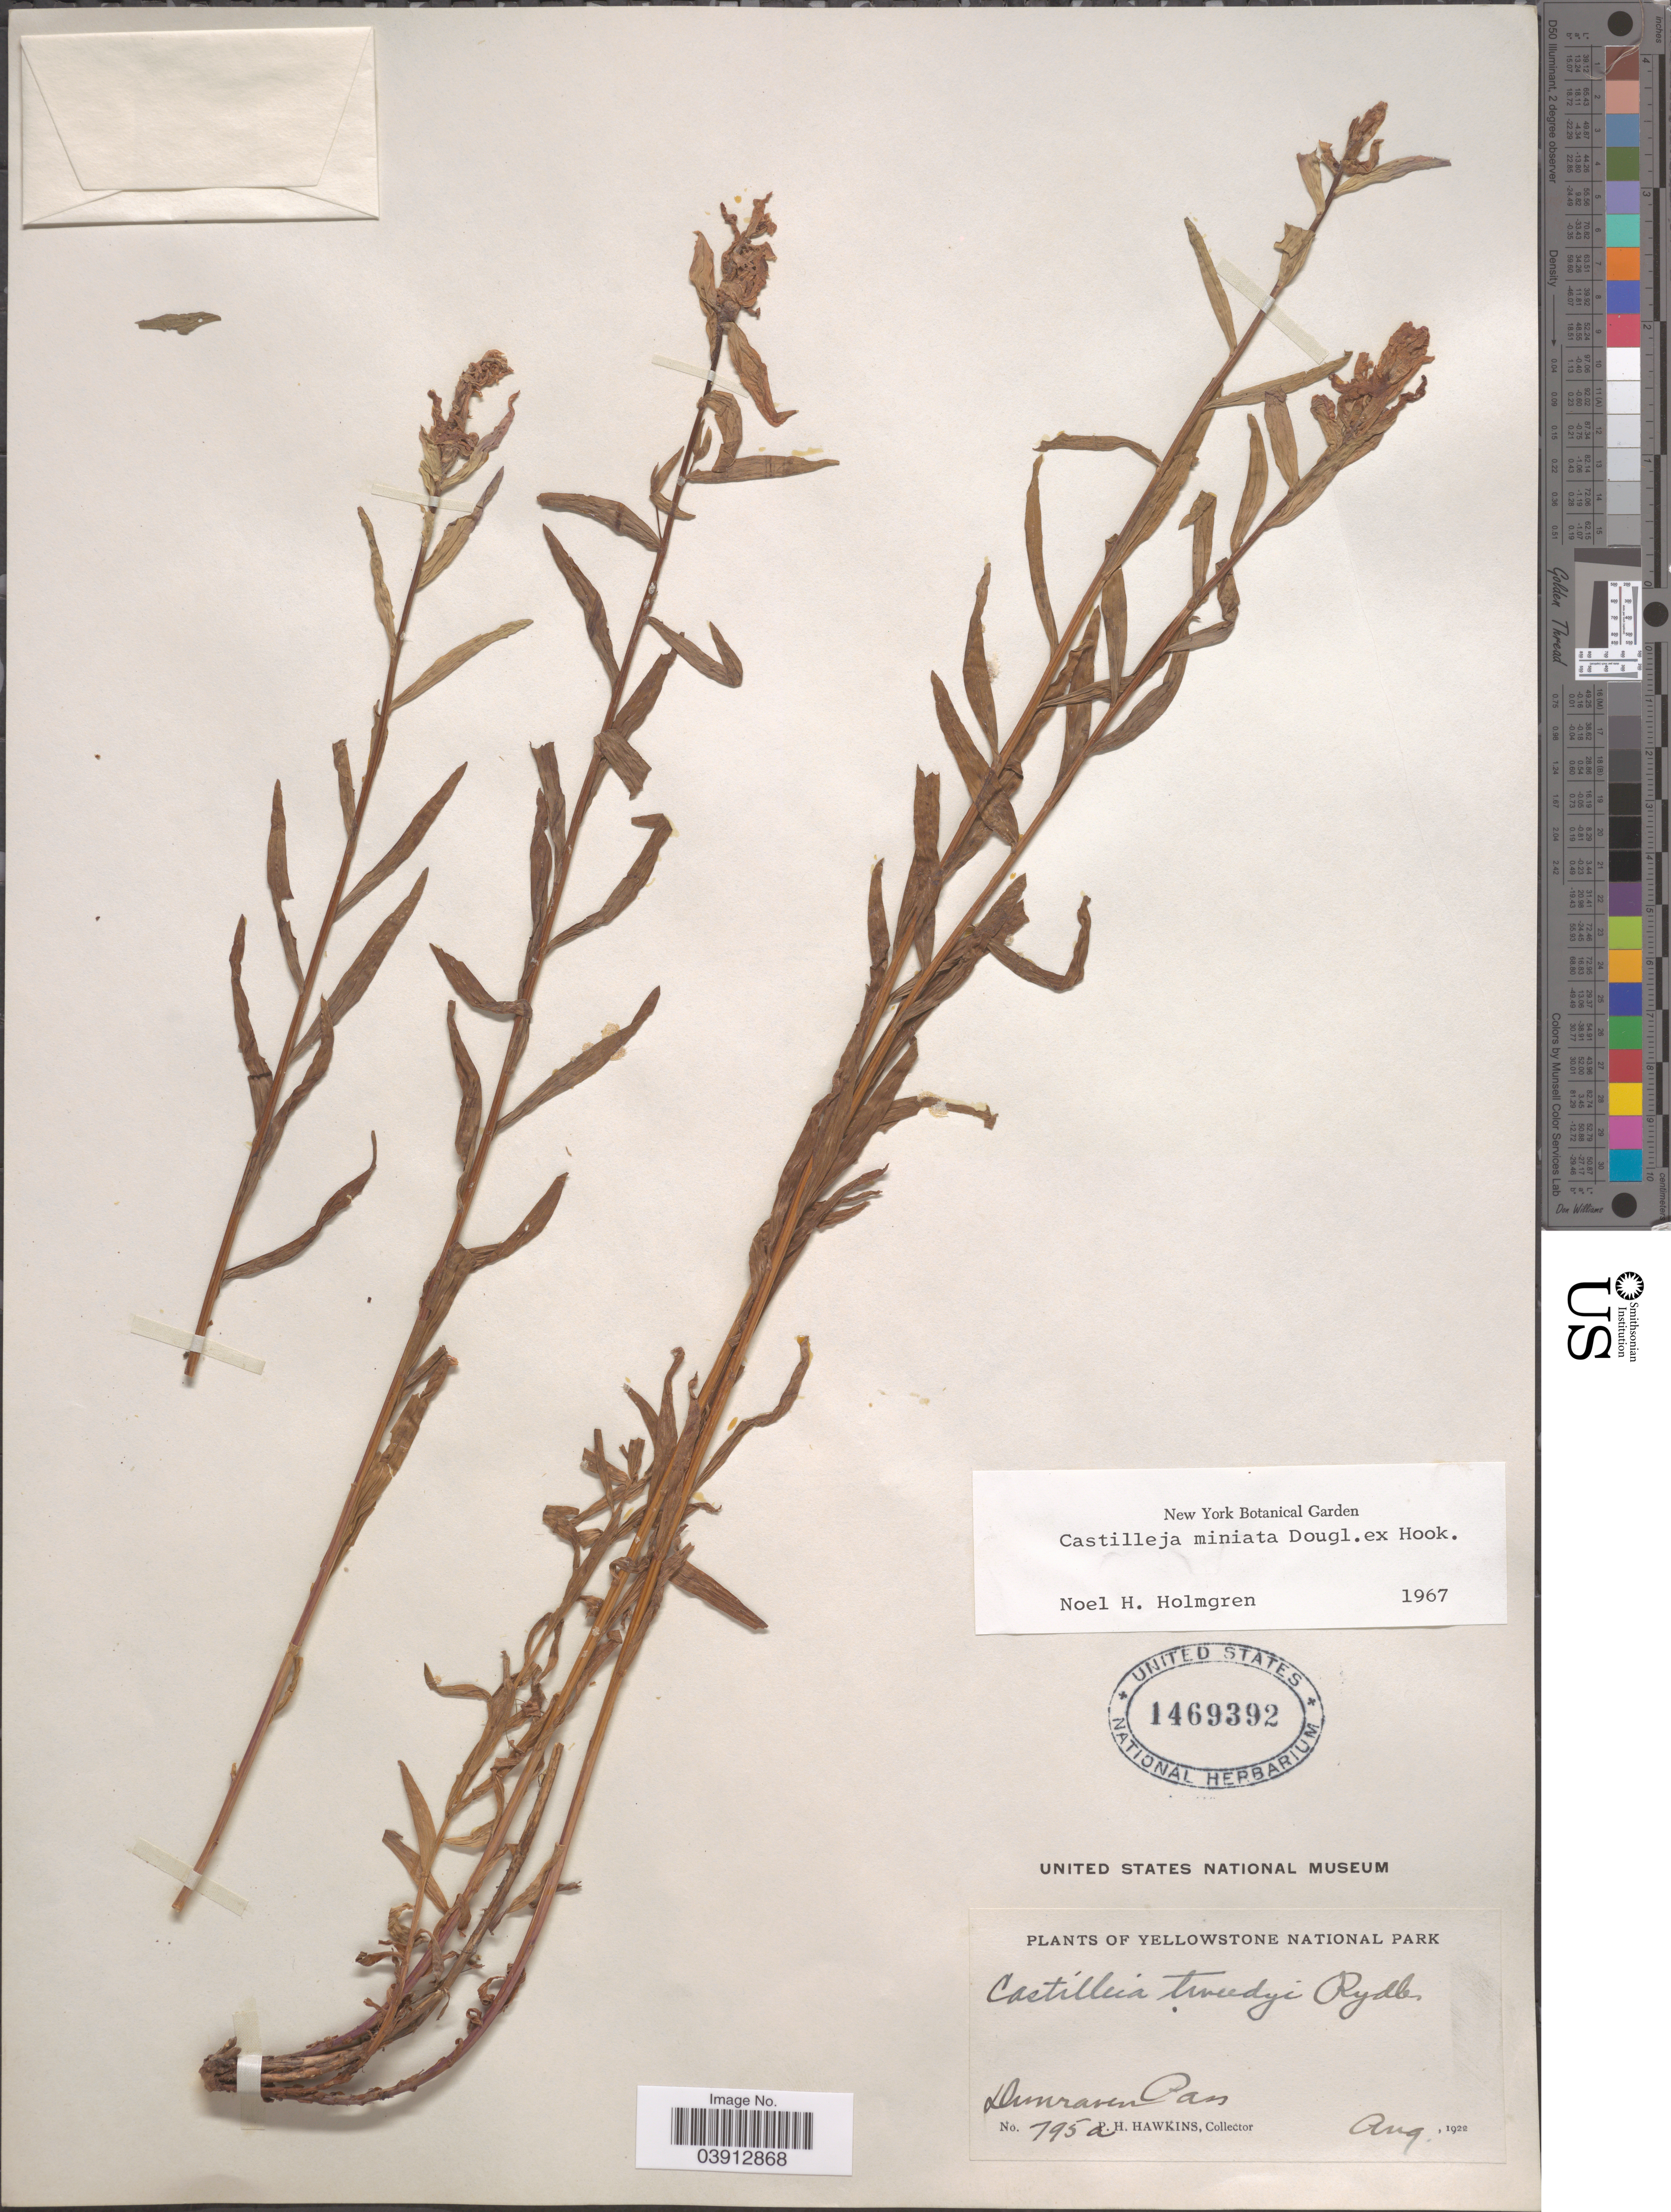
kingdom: Plantae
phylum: Tracheophyta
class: Magnoliopsida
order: Lamiales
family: Orobanchaceae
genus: Castilleja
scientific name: Castilleja miniata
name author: Douglas ex Hook.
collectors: P. Hawkins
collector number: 795a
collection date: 1922-08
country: United States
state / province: Wyoming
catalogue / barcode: US 1469392